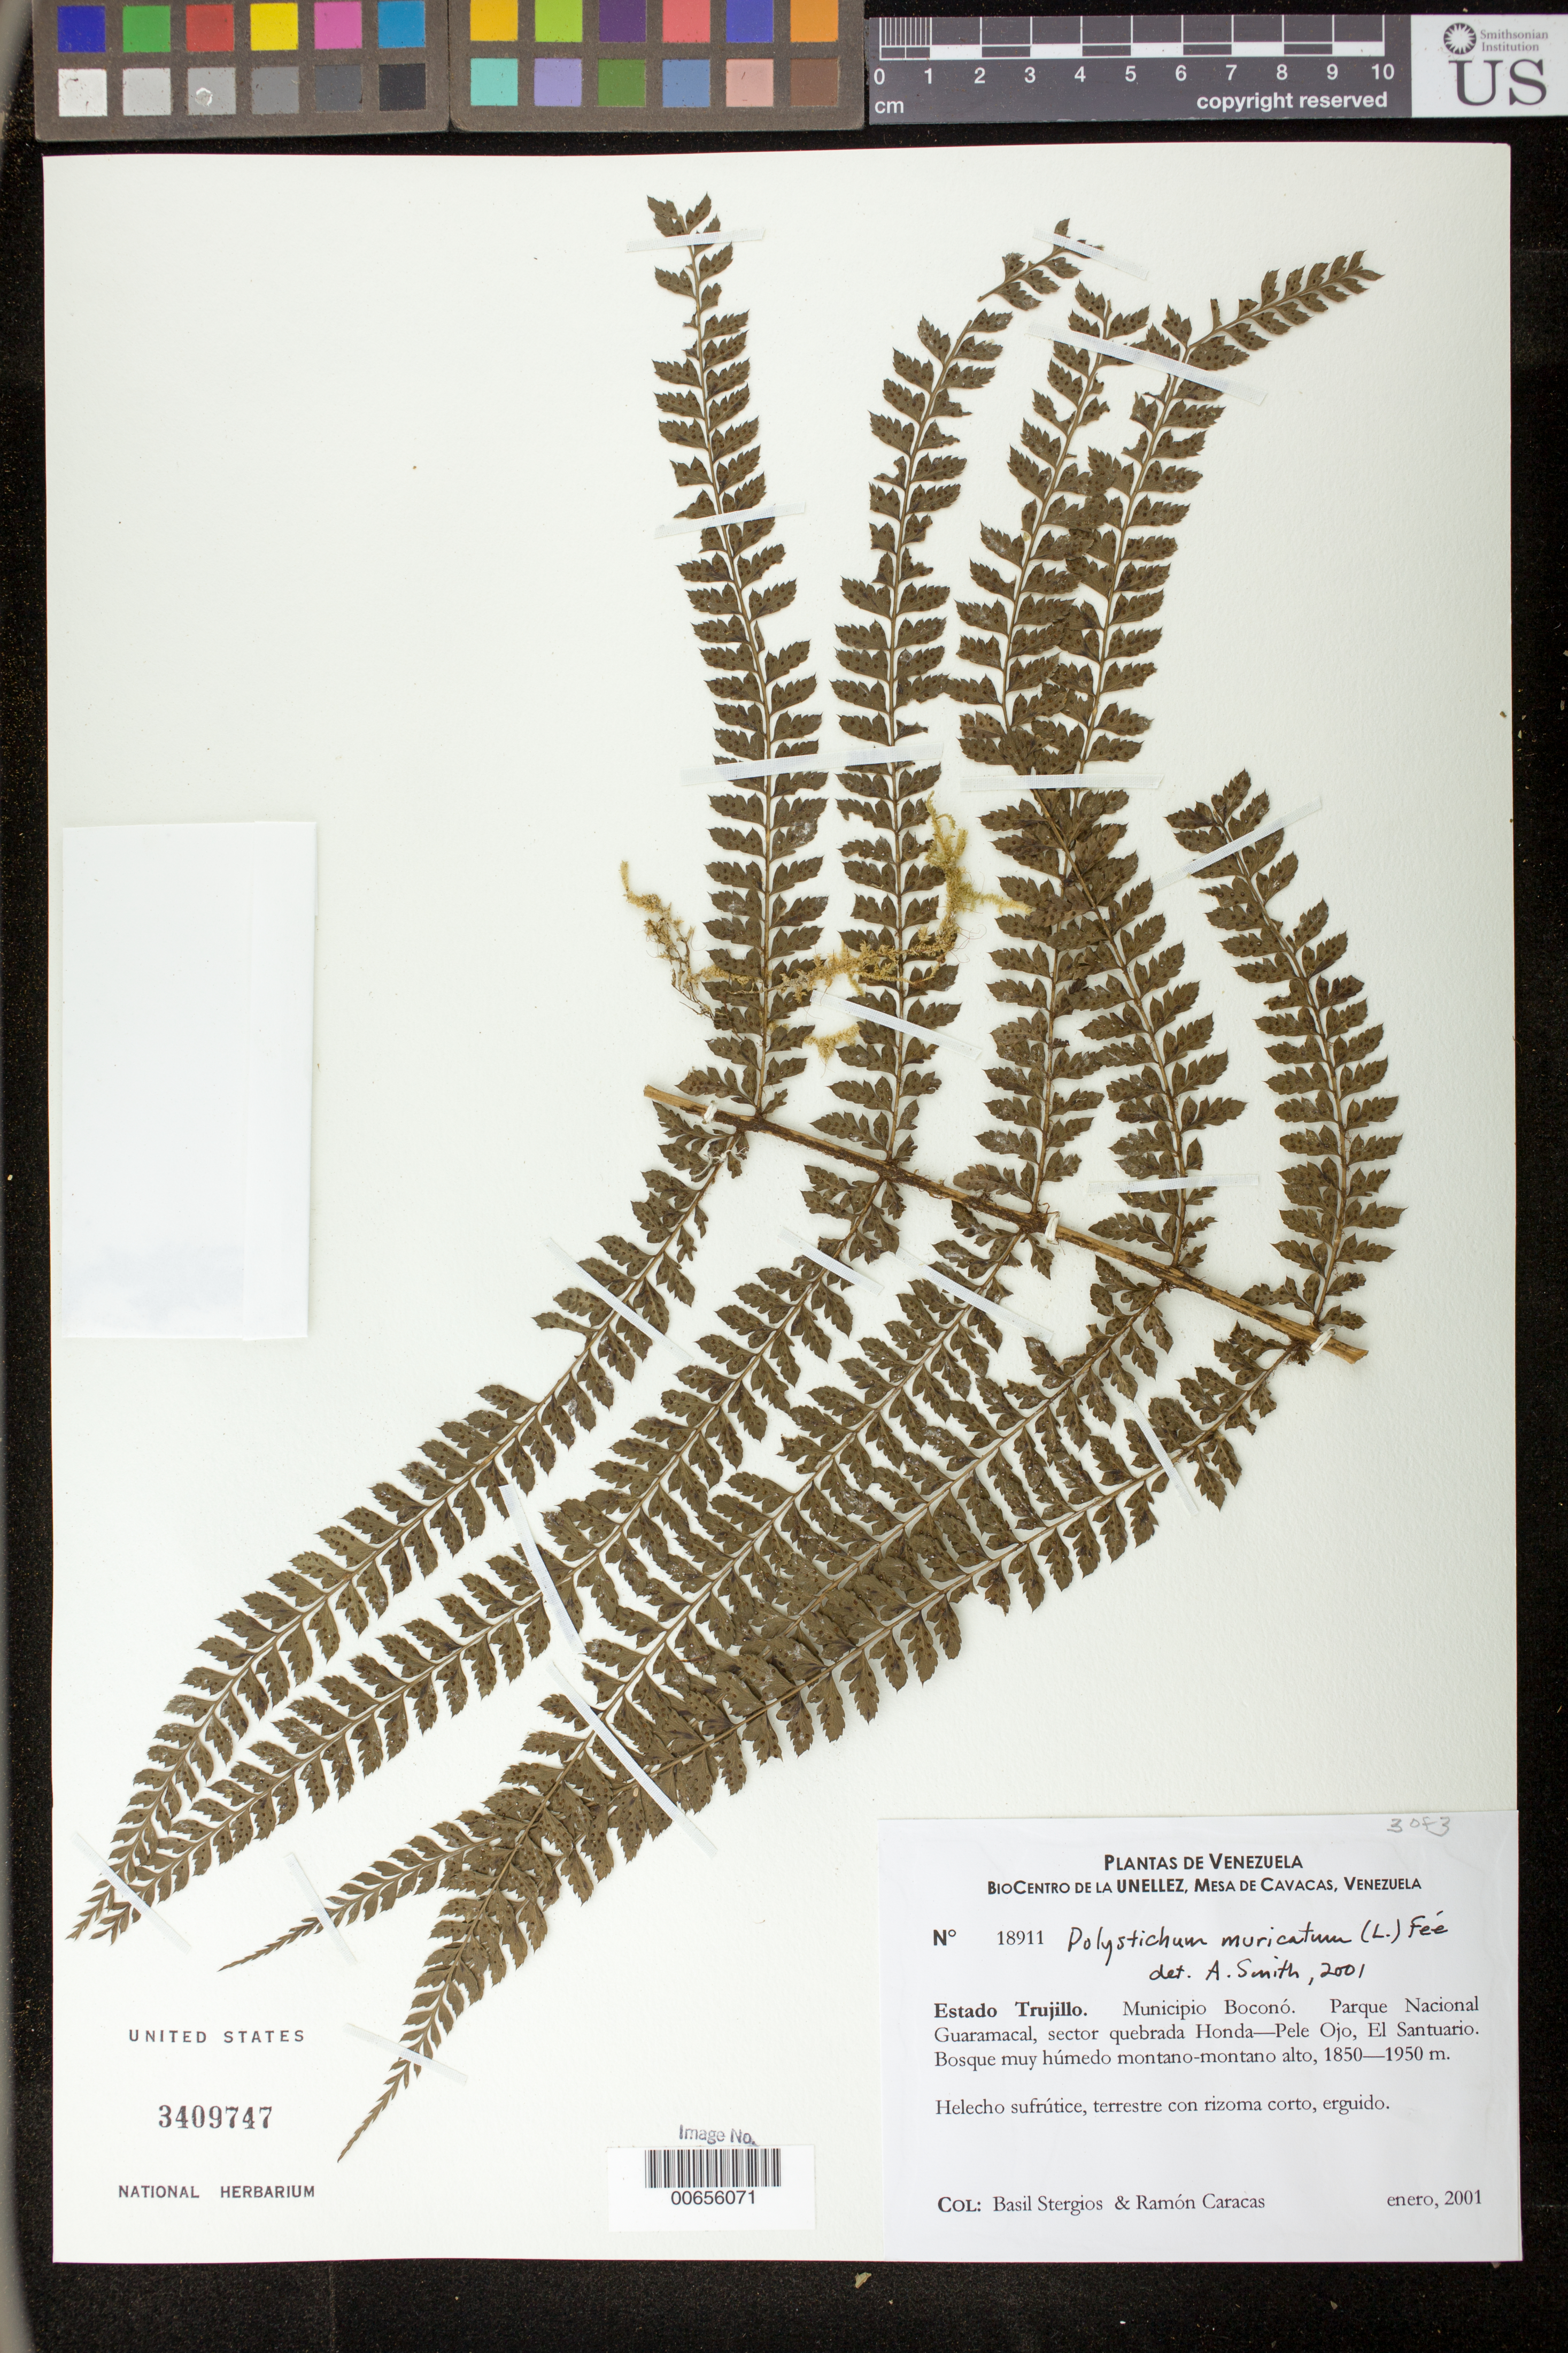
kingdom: Plantae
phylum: Tracheophyta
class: Polypodiopsida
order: Polypodiales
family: Dryopteridaceae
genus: Polystichum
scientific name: Polystichum muricatum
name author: (L.) Fée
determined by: Smith, Alan R., (UC)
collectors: B. G. Stergios & R. Caracas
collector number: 18911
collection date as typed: Jan 2001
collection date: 2001-01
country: Venezuela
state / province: Trujillo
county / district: Boconó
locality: Parque Nacional Guaramacal, sector quebrada Honda-Pele Ojo, El Santuario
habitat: Bosque muy húmedo montano-montano alto.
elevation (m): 1850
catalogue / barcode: US 3409747